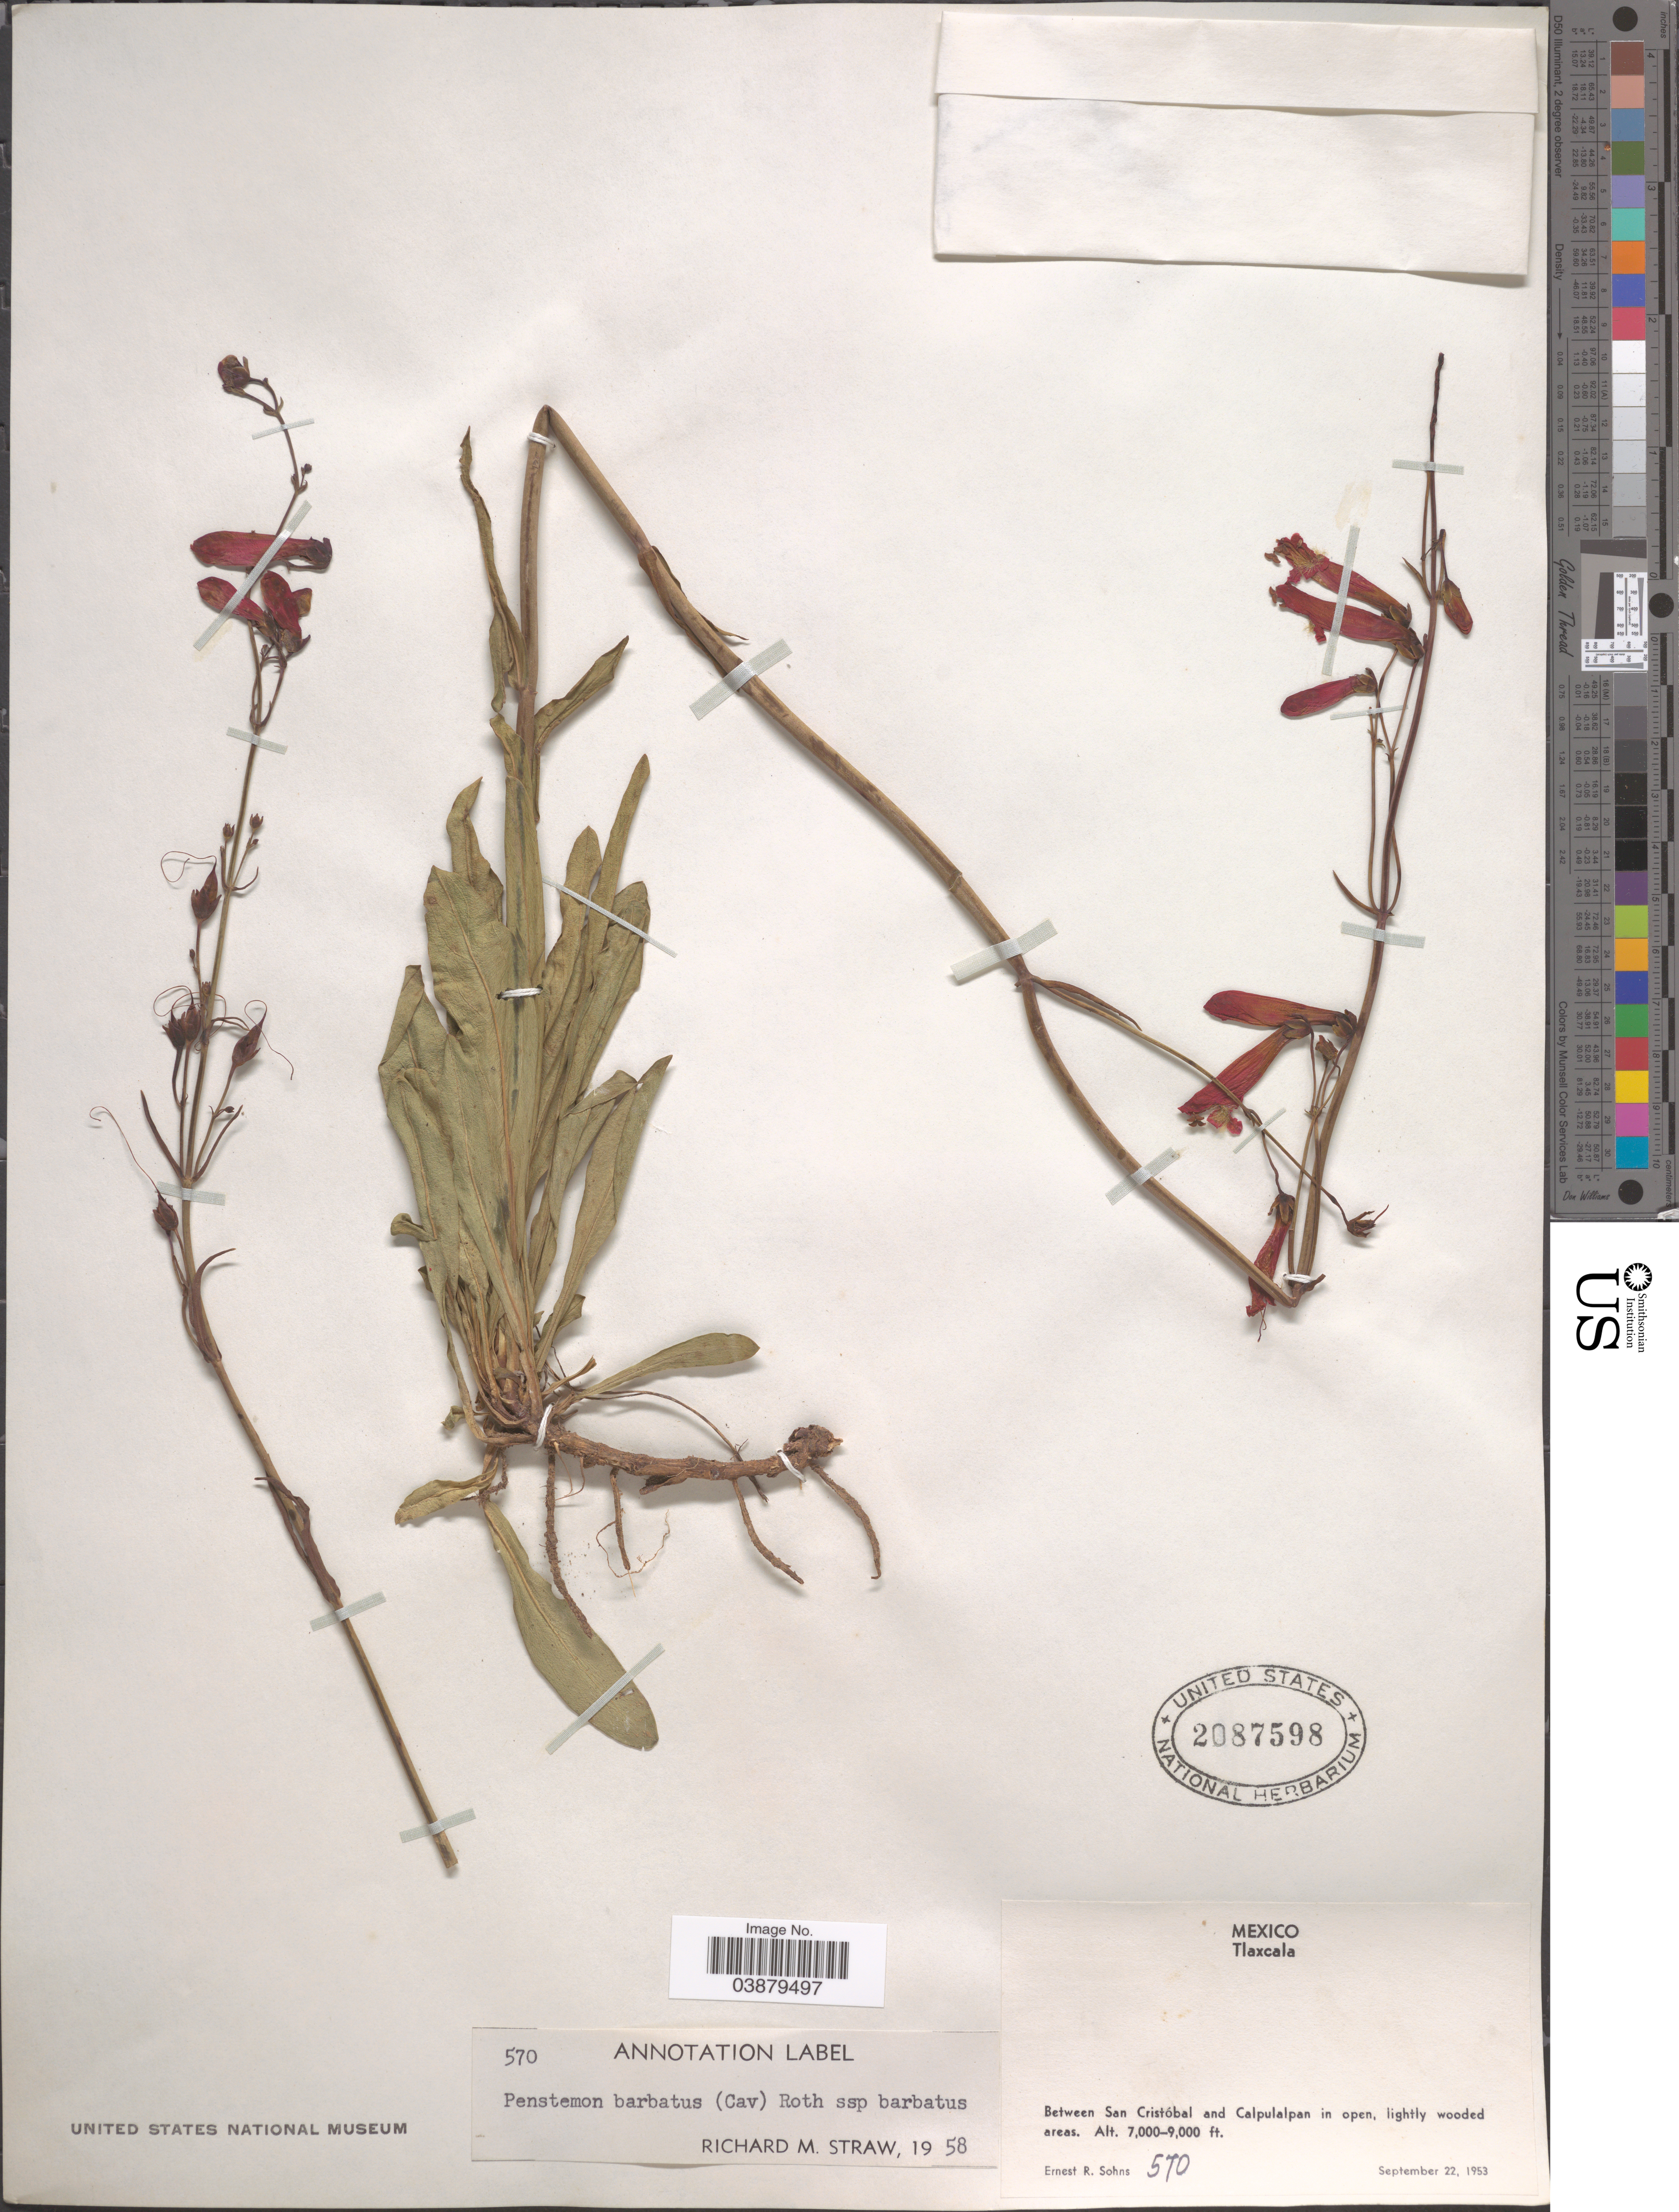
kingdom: Plantae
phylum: Tracheophyta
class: Magnoliopsida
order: Lamiales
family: Plantaginaceae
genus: Penstemon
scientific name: Penstemon barbatus subsp. barbatus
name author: (Cav.) Roth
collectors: E. R. Sohns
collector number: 570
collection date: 1953-09-22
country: Mexico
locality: Tlaxcala. Between San Cristóbal and Calpulalpan in open, lightly wooded areas.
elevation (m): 2134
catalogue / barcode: US 2087598